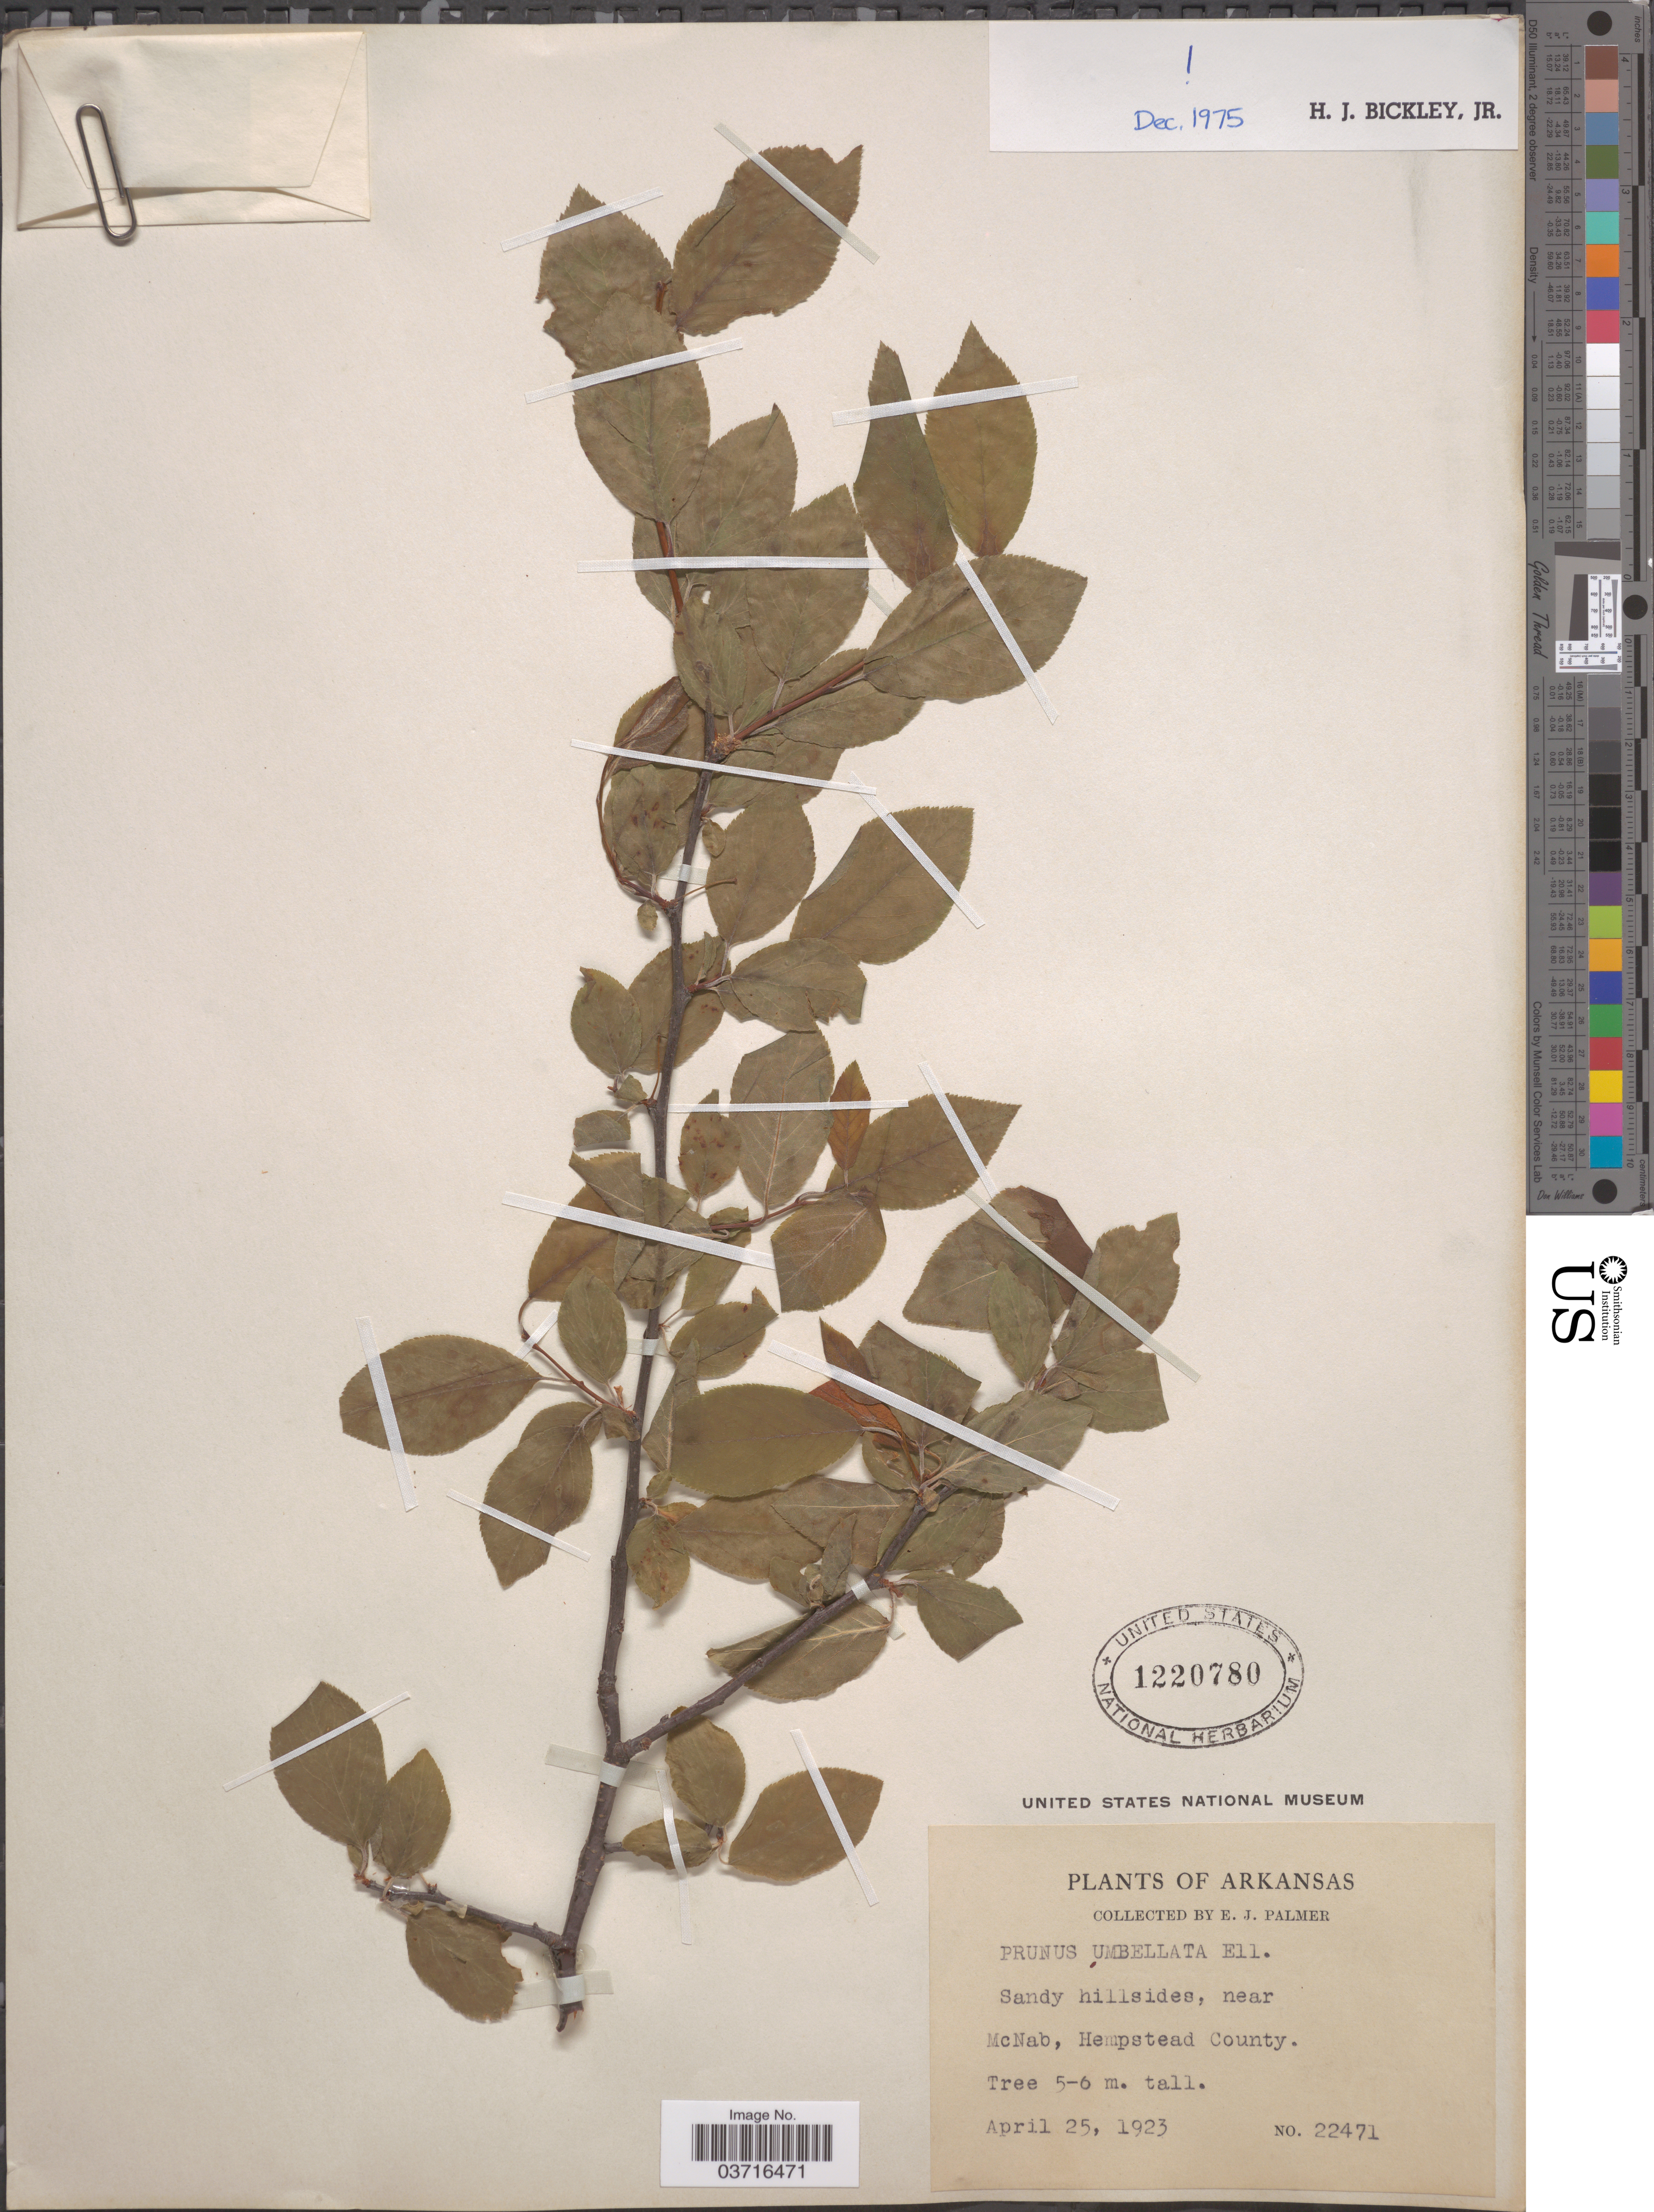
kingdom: Plantae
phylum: Tracheophyta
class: Magnoliopsida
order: Rosales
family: Rosaceae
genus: Prunus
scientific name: Prunus umbellata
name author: Elliott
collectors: E. J. Palmer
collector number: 22471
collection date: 1923-04-25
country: United States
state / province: Alaska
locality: Near McNab, Hempstead County.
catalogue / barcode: US 1220780